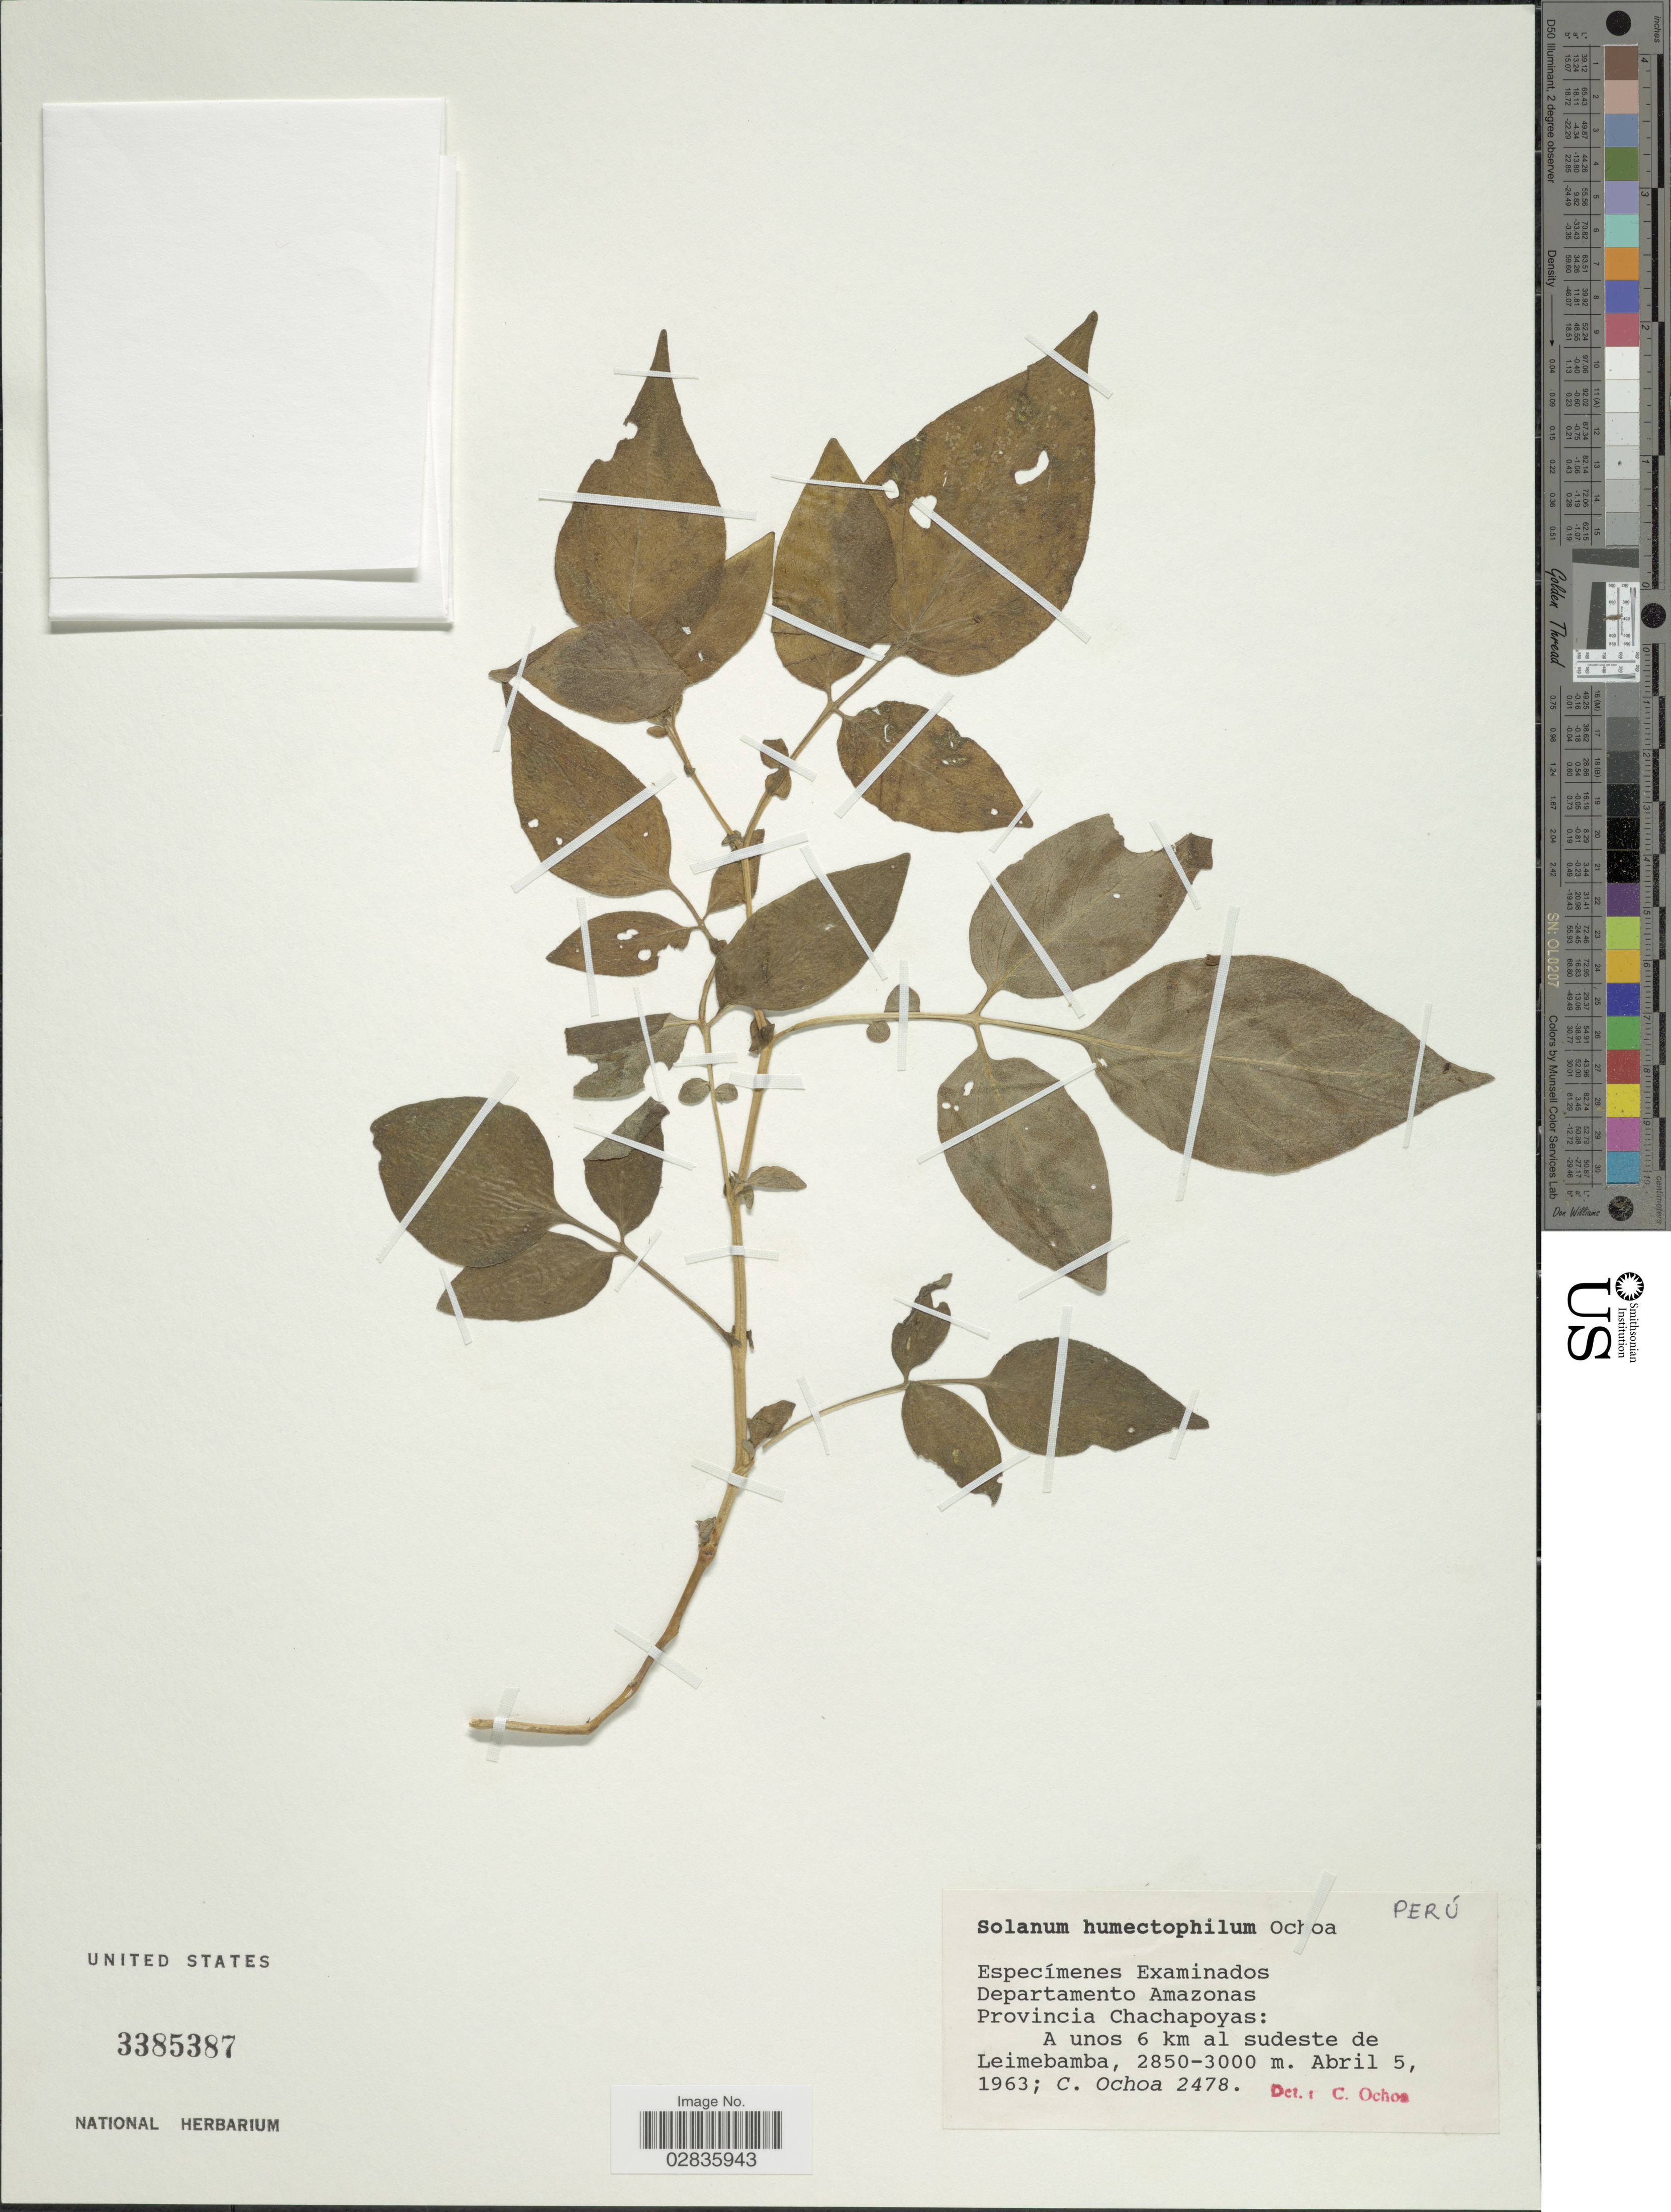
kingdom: Plantae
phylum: Tracheophyta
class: Magnoliopsida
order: Solanales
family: Solanaceae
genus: Solanum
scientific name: Solanum humectophilum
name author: Ochoa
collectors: C. Ochoa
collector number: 2478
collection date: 1963-04-05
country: Peru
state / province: Amazonas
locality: Departamento Amazonas. Provincia Chachapoyas: A unos 6 km al sudeste de Leimebamba.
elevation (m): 2850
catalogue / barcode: US 3385387